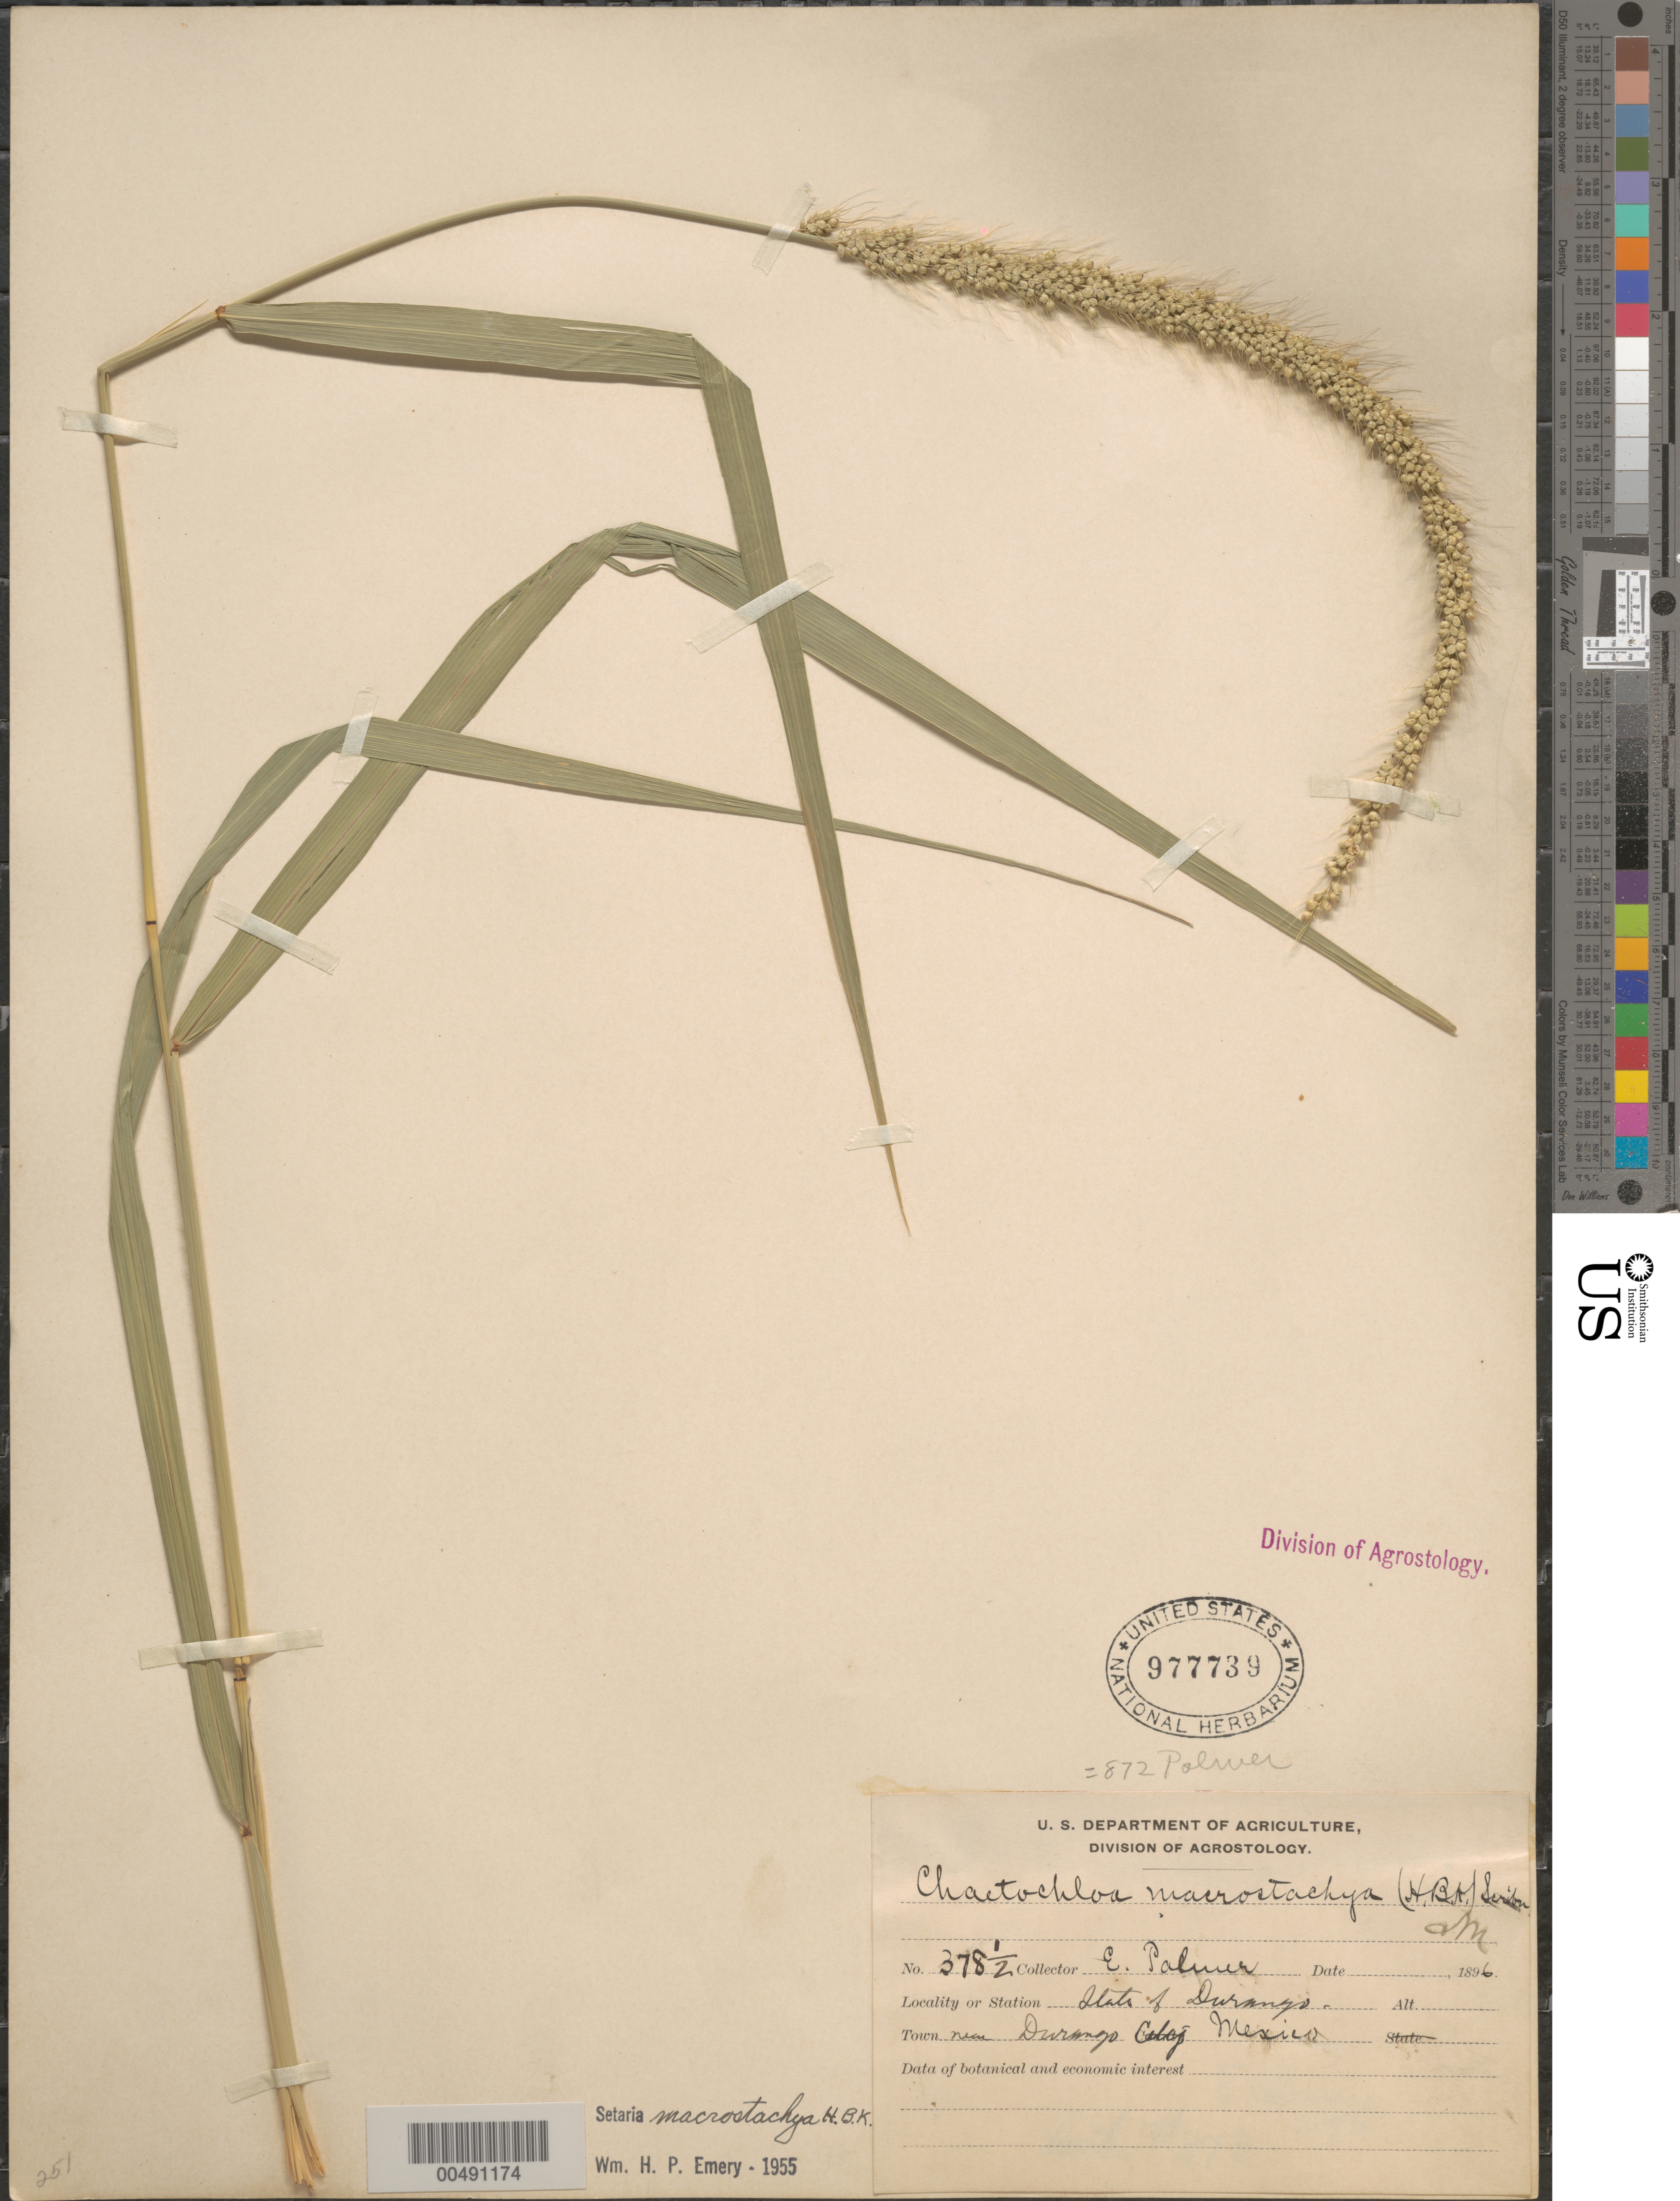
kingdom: Plantae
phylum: Tracheophyta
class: Liliopsida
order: Poales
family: Poaceae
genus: Setaria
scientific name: Setaria macrostachya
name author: Kunth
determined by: Emery, W. H. P.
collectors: E. Palmer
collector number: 378.5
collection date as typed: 1896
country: Mexico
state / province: Durango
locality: Near Durango city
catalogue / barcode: US 977739